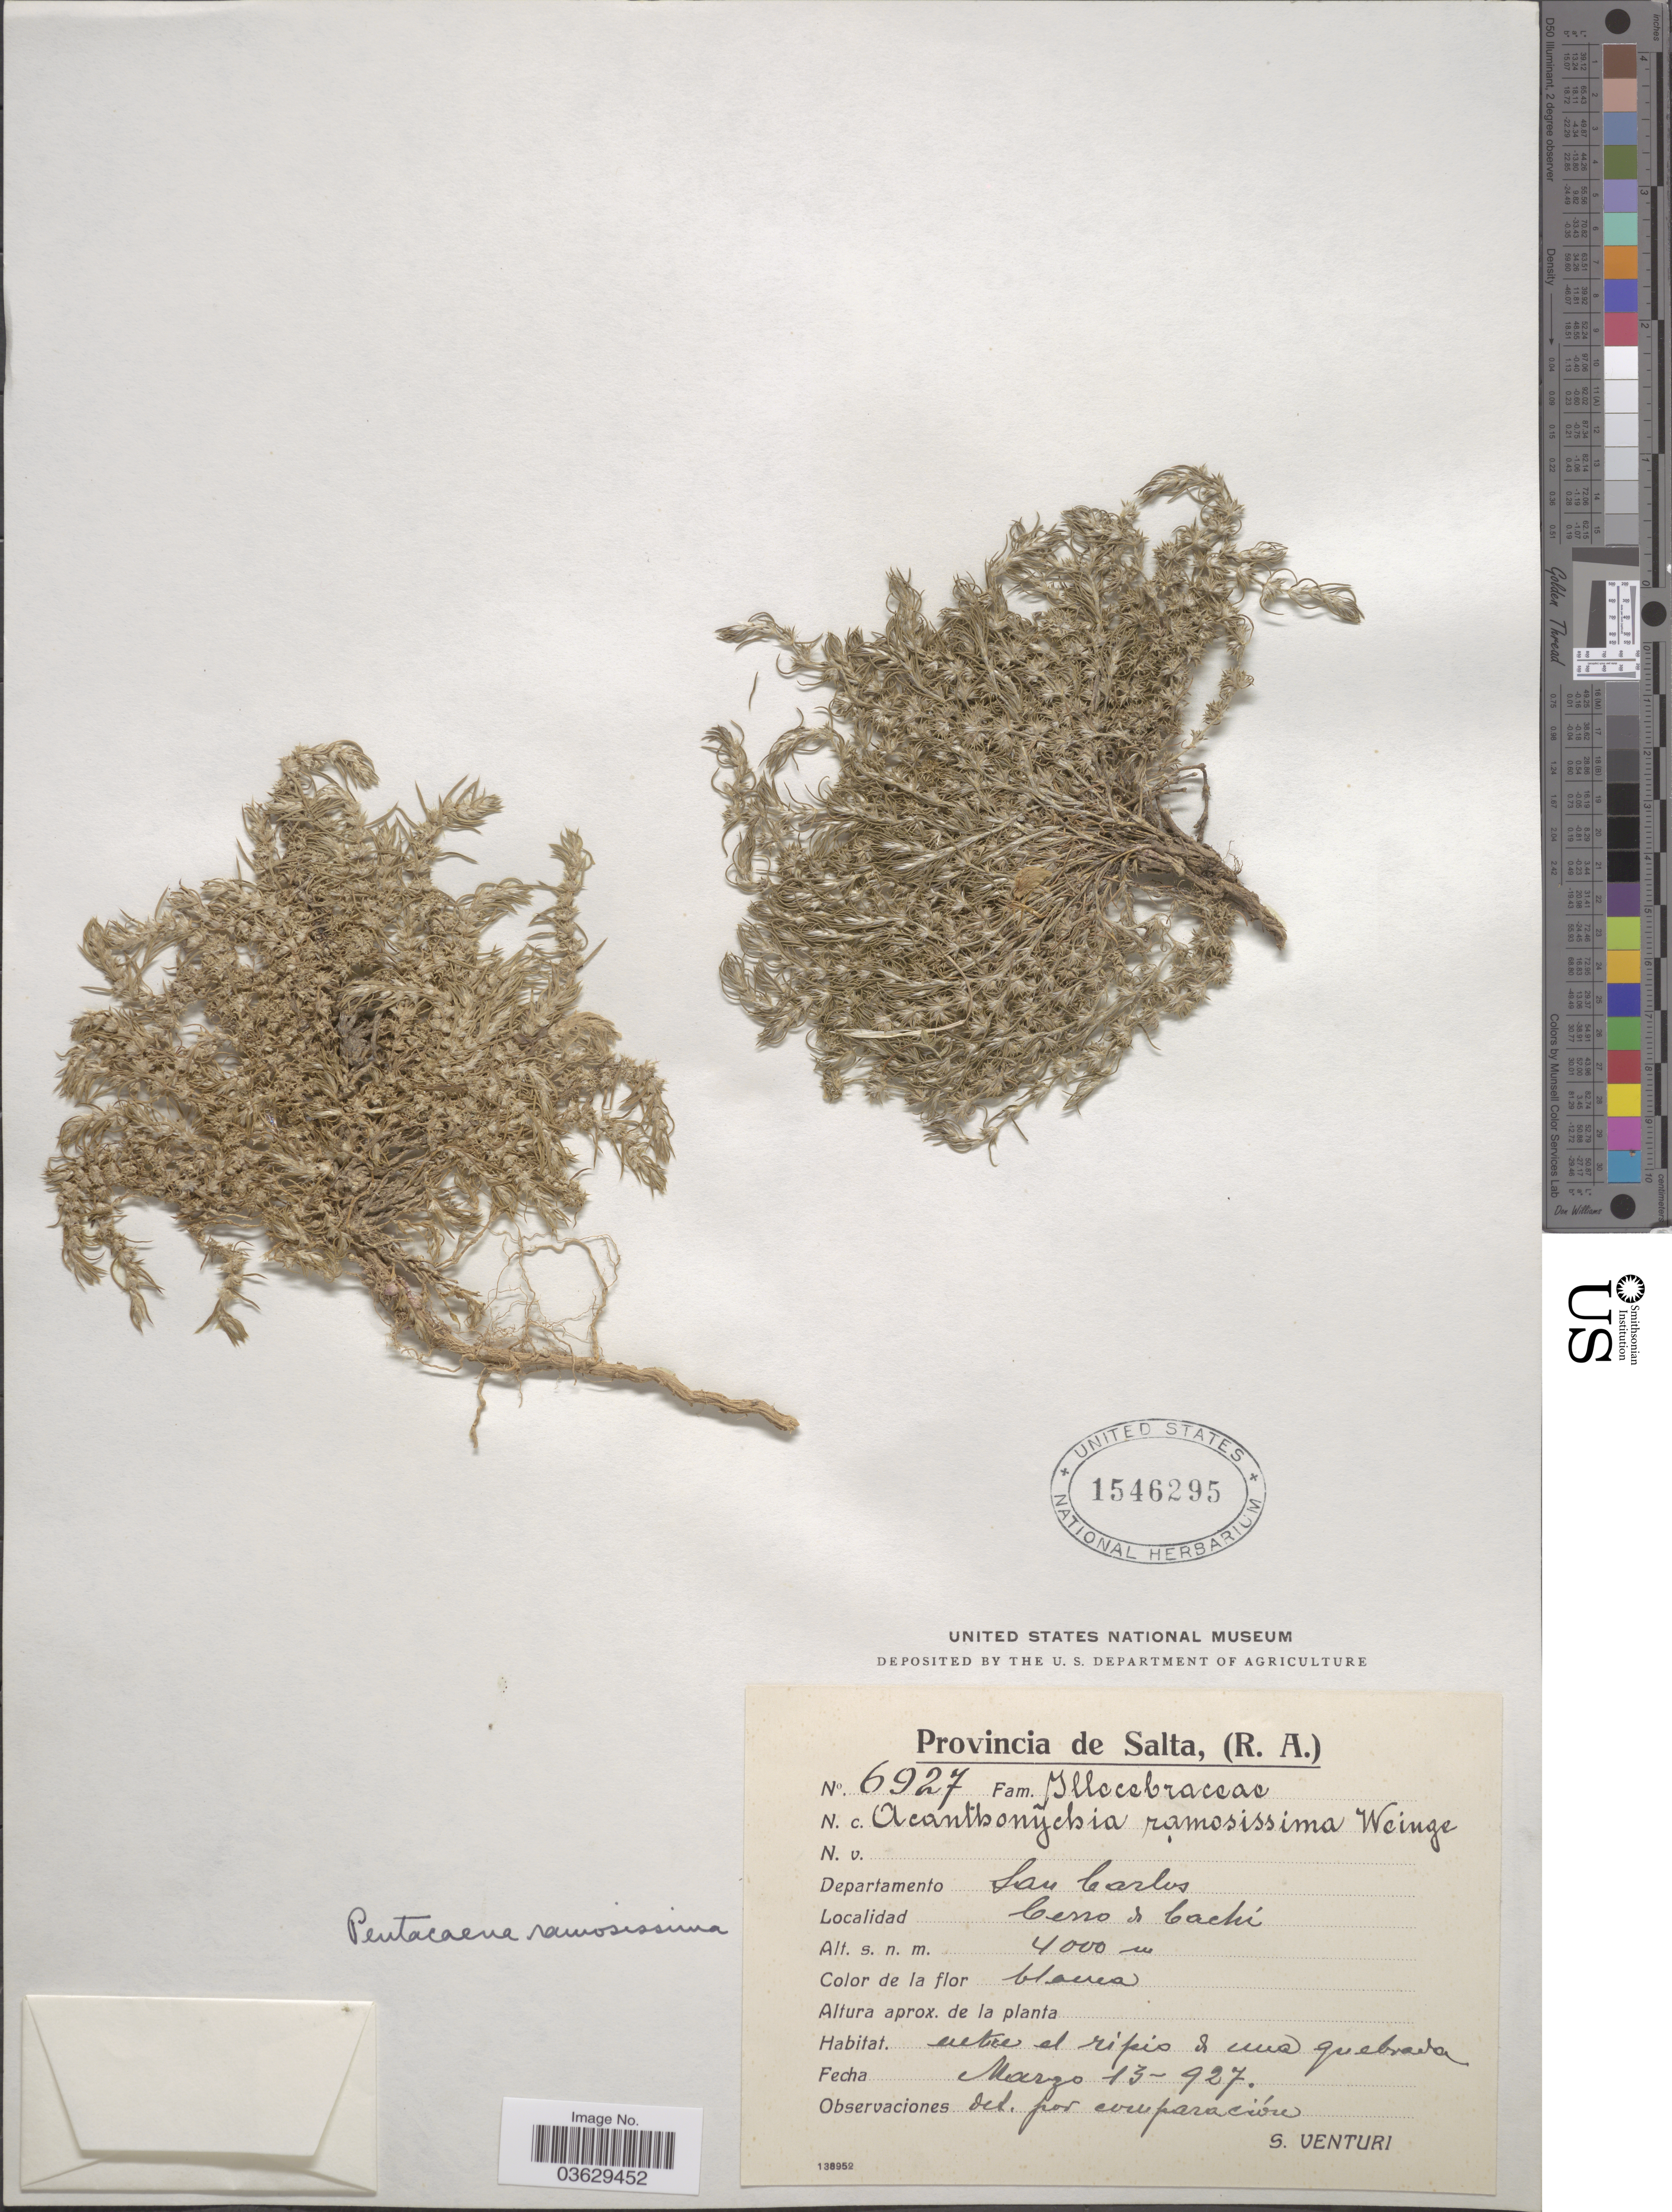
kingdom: Plantae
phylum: Tracheophyta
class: Magnoliopsida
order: Caryophyllales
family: Caryophyllaceae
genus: Cardionema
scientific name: Cardionema ramosissimum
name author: (Weinm.) A. Nelson & J.F. Macbr.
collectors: S. Venturi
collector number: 6927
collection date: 1927-03-13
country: Argentina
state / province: Salta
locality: Departamento San Carlos. Cerro de Cachi.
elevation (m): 4000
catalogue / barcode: US 1546295